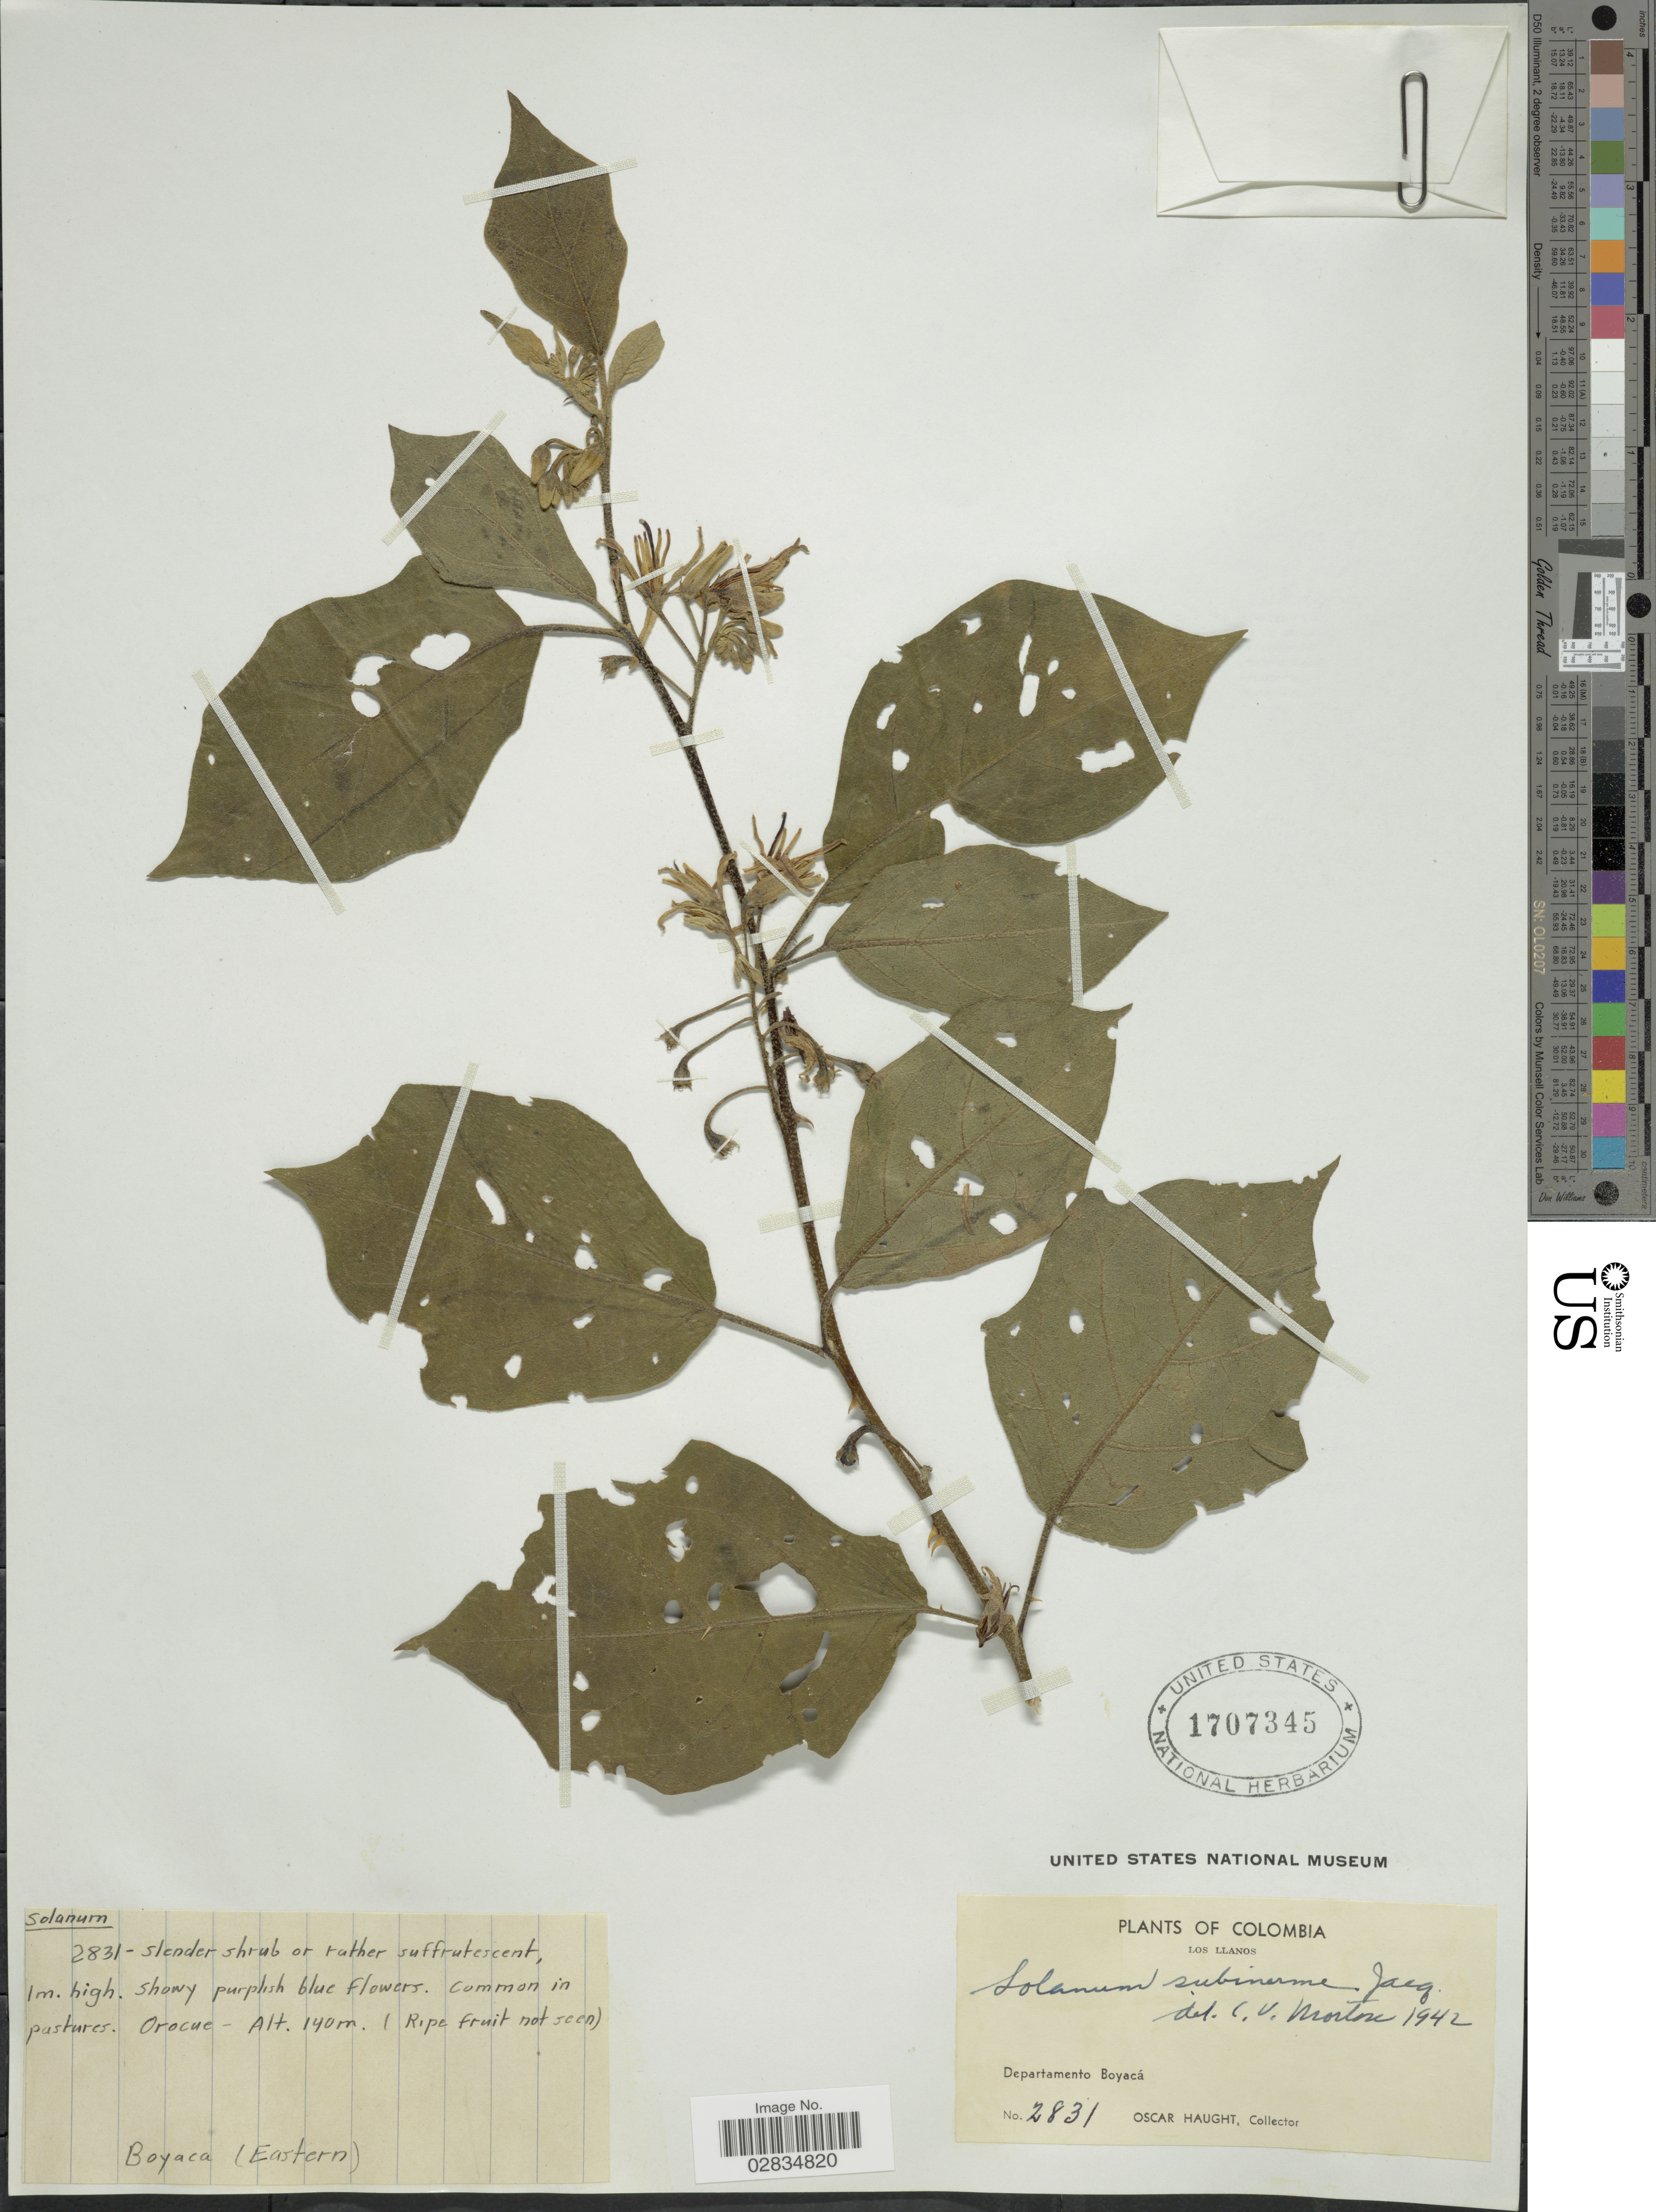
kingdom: Plantae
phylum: Tracheophyta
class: Magnoliopsida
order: Solanales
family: Solanaceae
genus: Solanum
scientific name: Solanum subinerme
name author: Jacq.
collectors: O. Haught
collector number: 2831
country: Colombia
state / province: Boyacá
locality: Los Llanos, Departamento Boyacá, Orocue, Boyaca (Eastern).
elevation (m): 140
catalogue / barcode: US 1707345